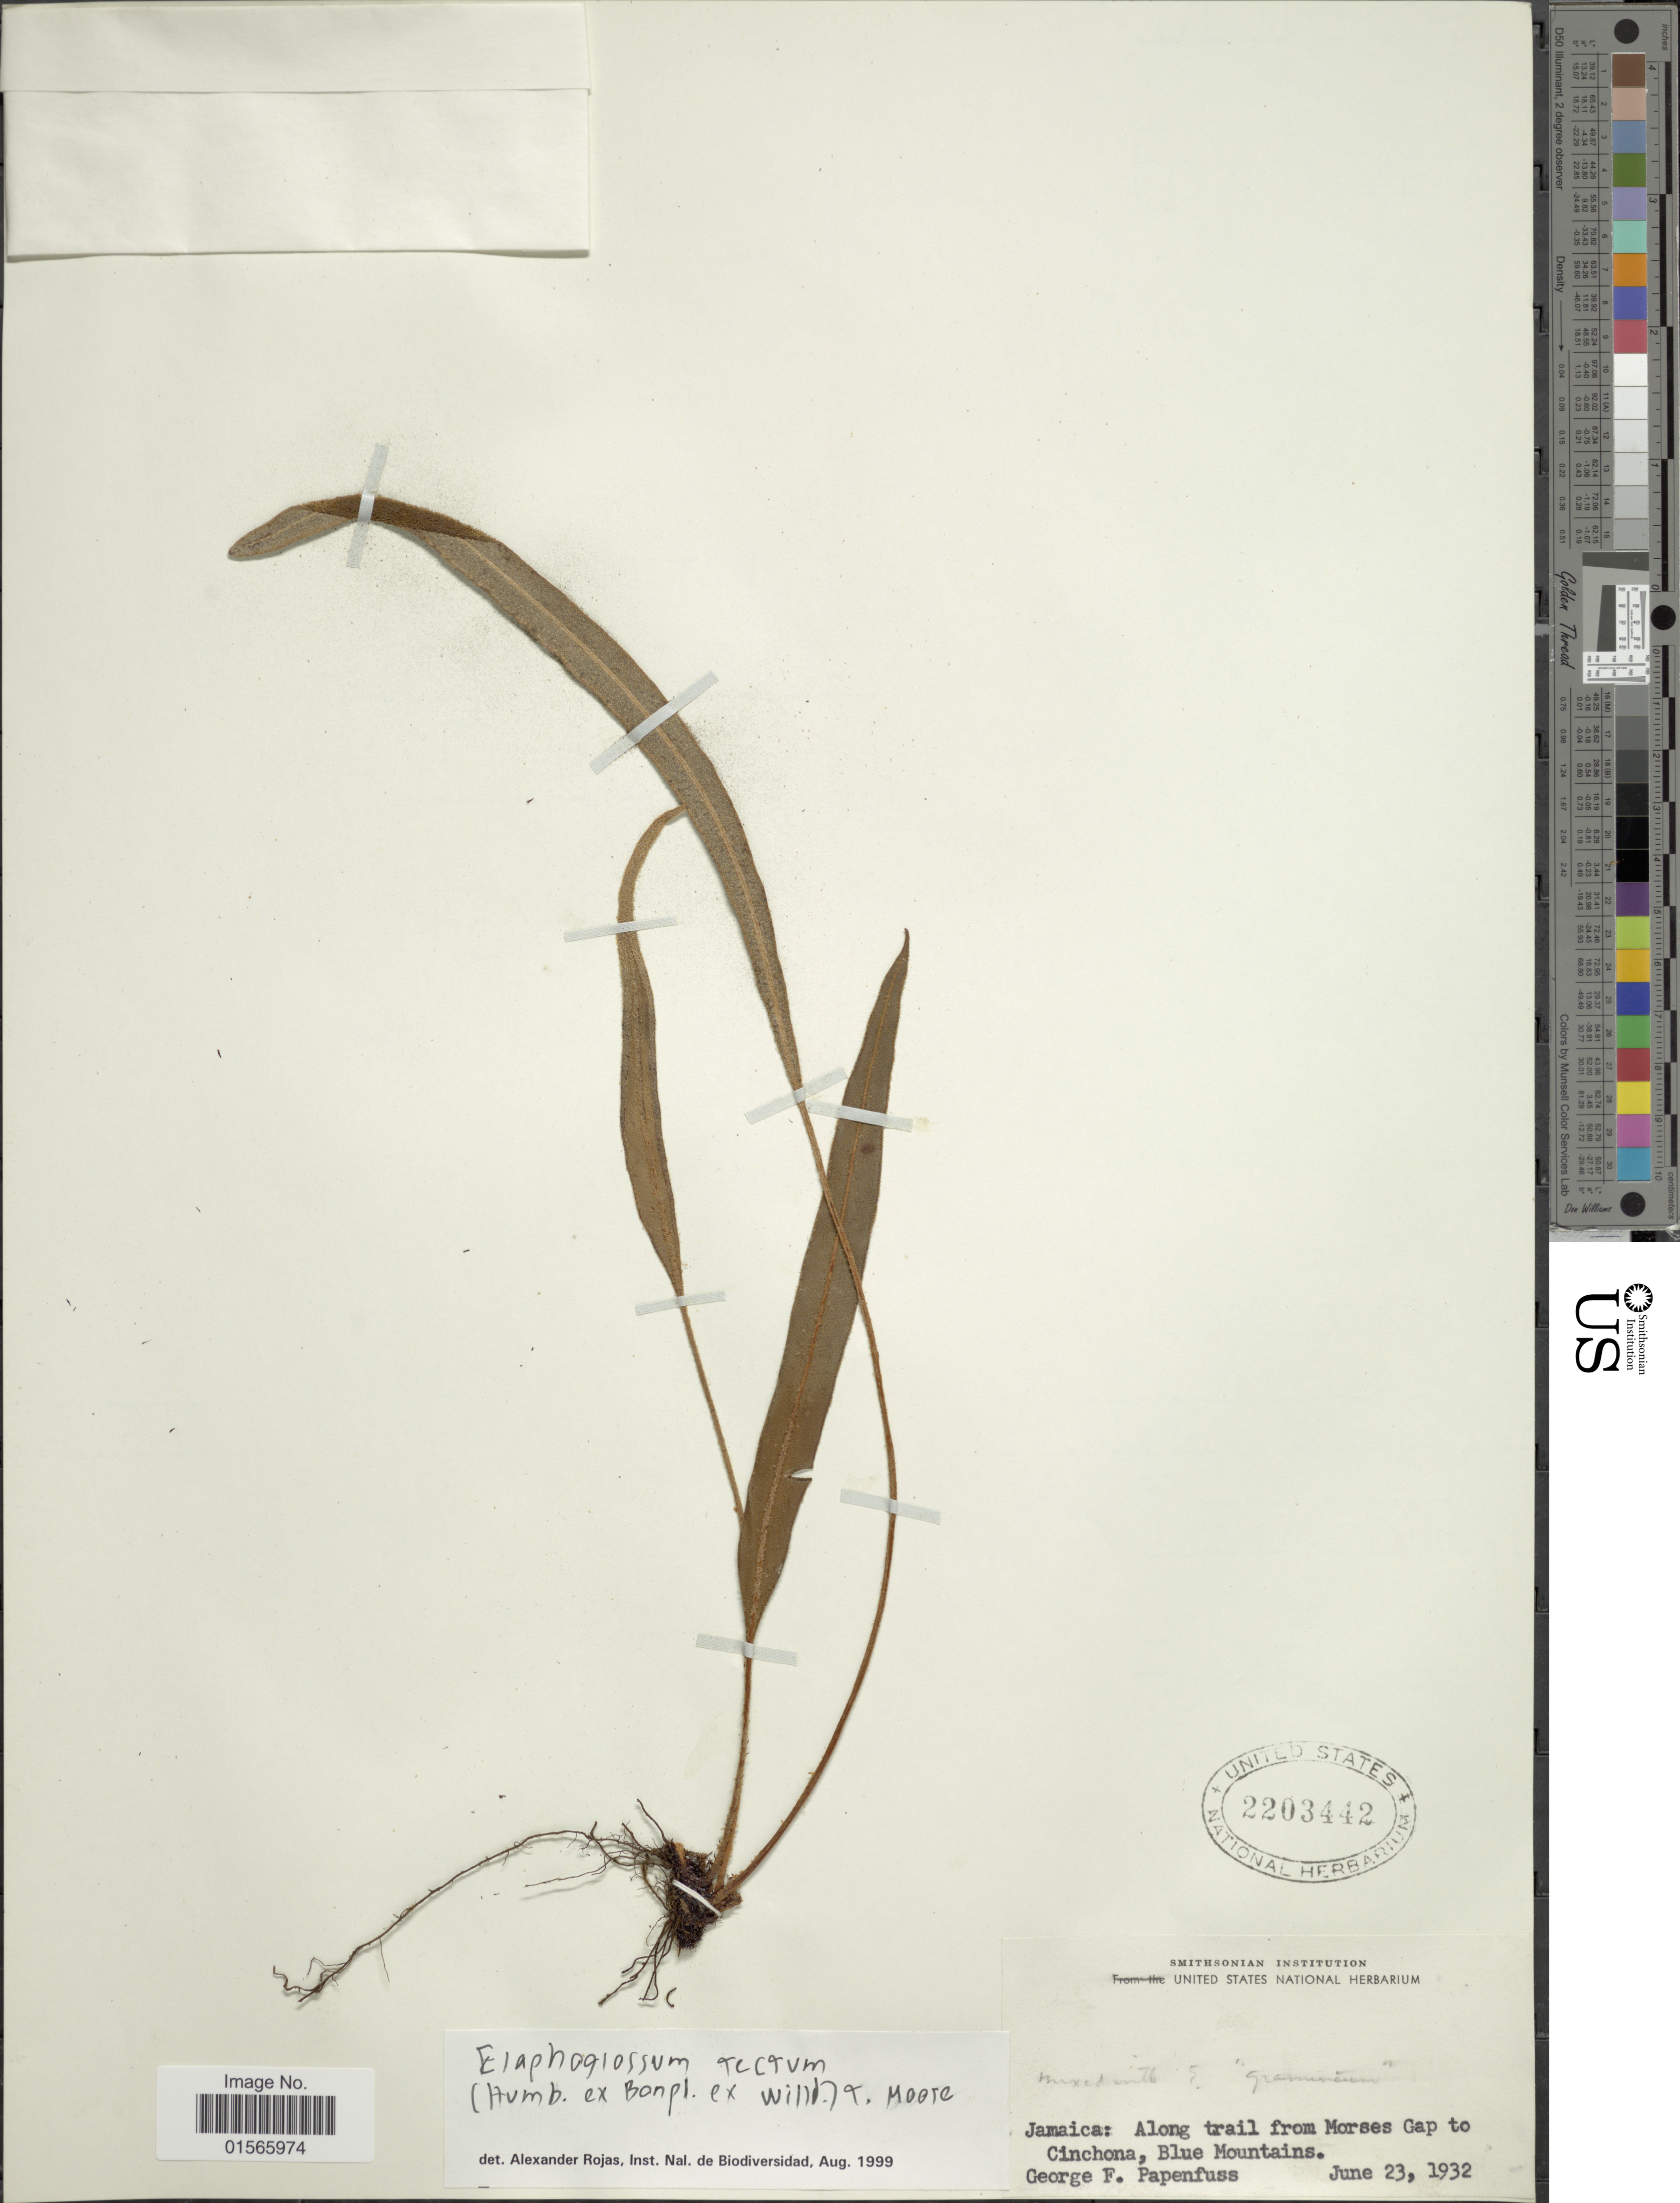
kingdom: Plantae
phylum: Tracheophyta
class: Polypodiopsida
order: Polypodiales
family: Dryopteridaceae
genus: Elaphoglossum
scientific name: Elaphoglossum tectum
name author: (Humb. & Bonpl.) Moore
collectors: G. Papenfuss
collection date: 1932-06-23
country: Jamaica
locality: Along trail from Morses Gap to Cinchona, Blue Mountains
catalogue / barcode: US 2203442